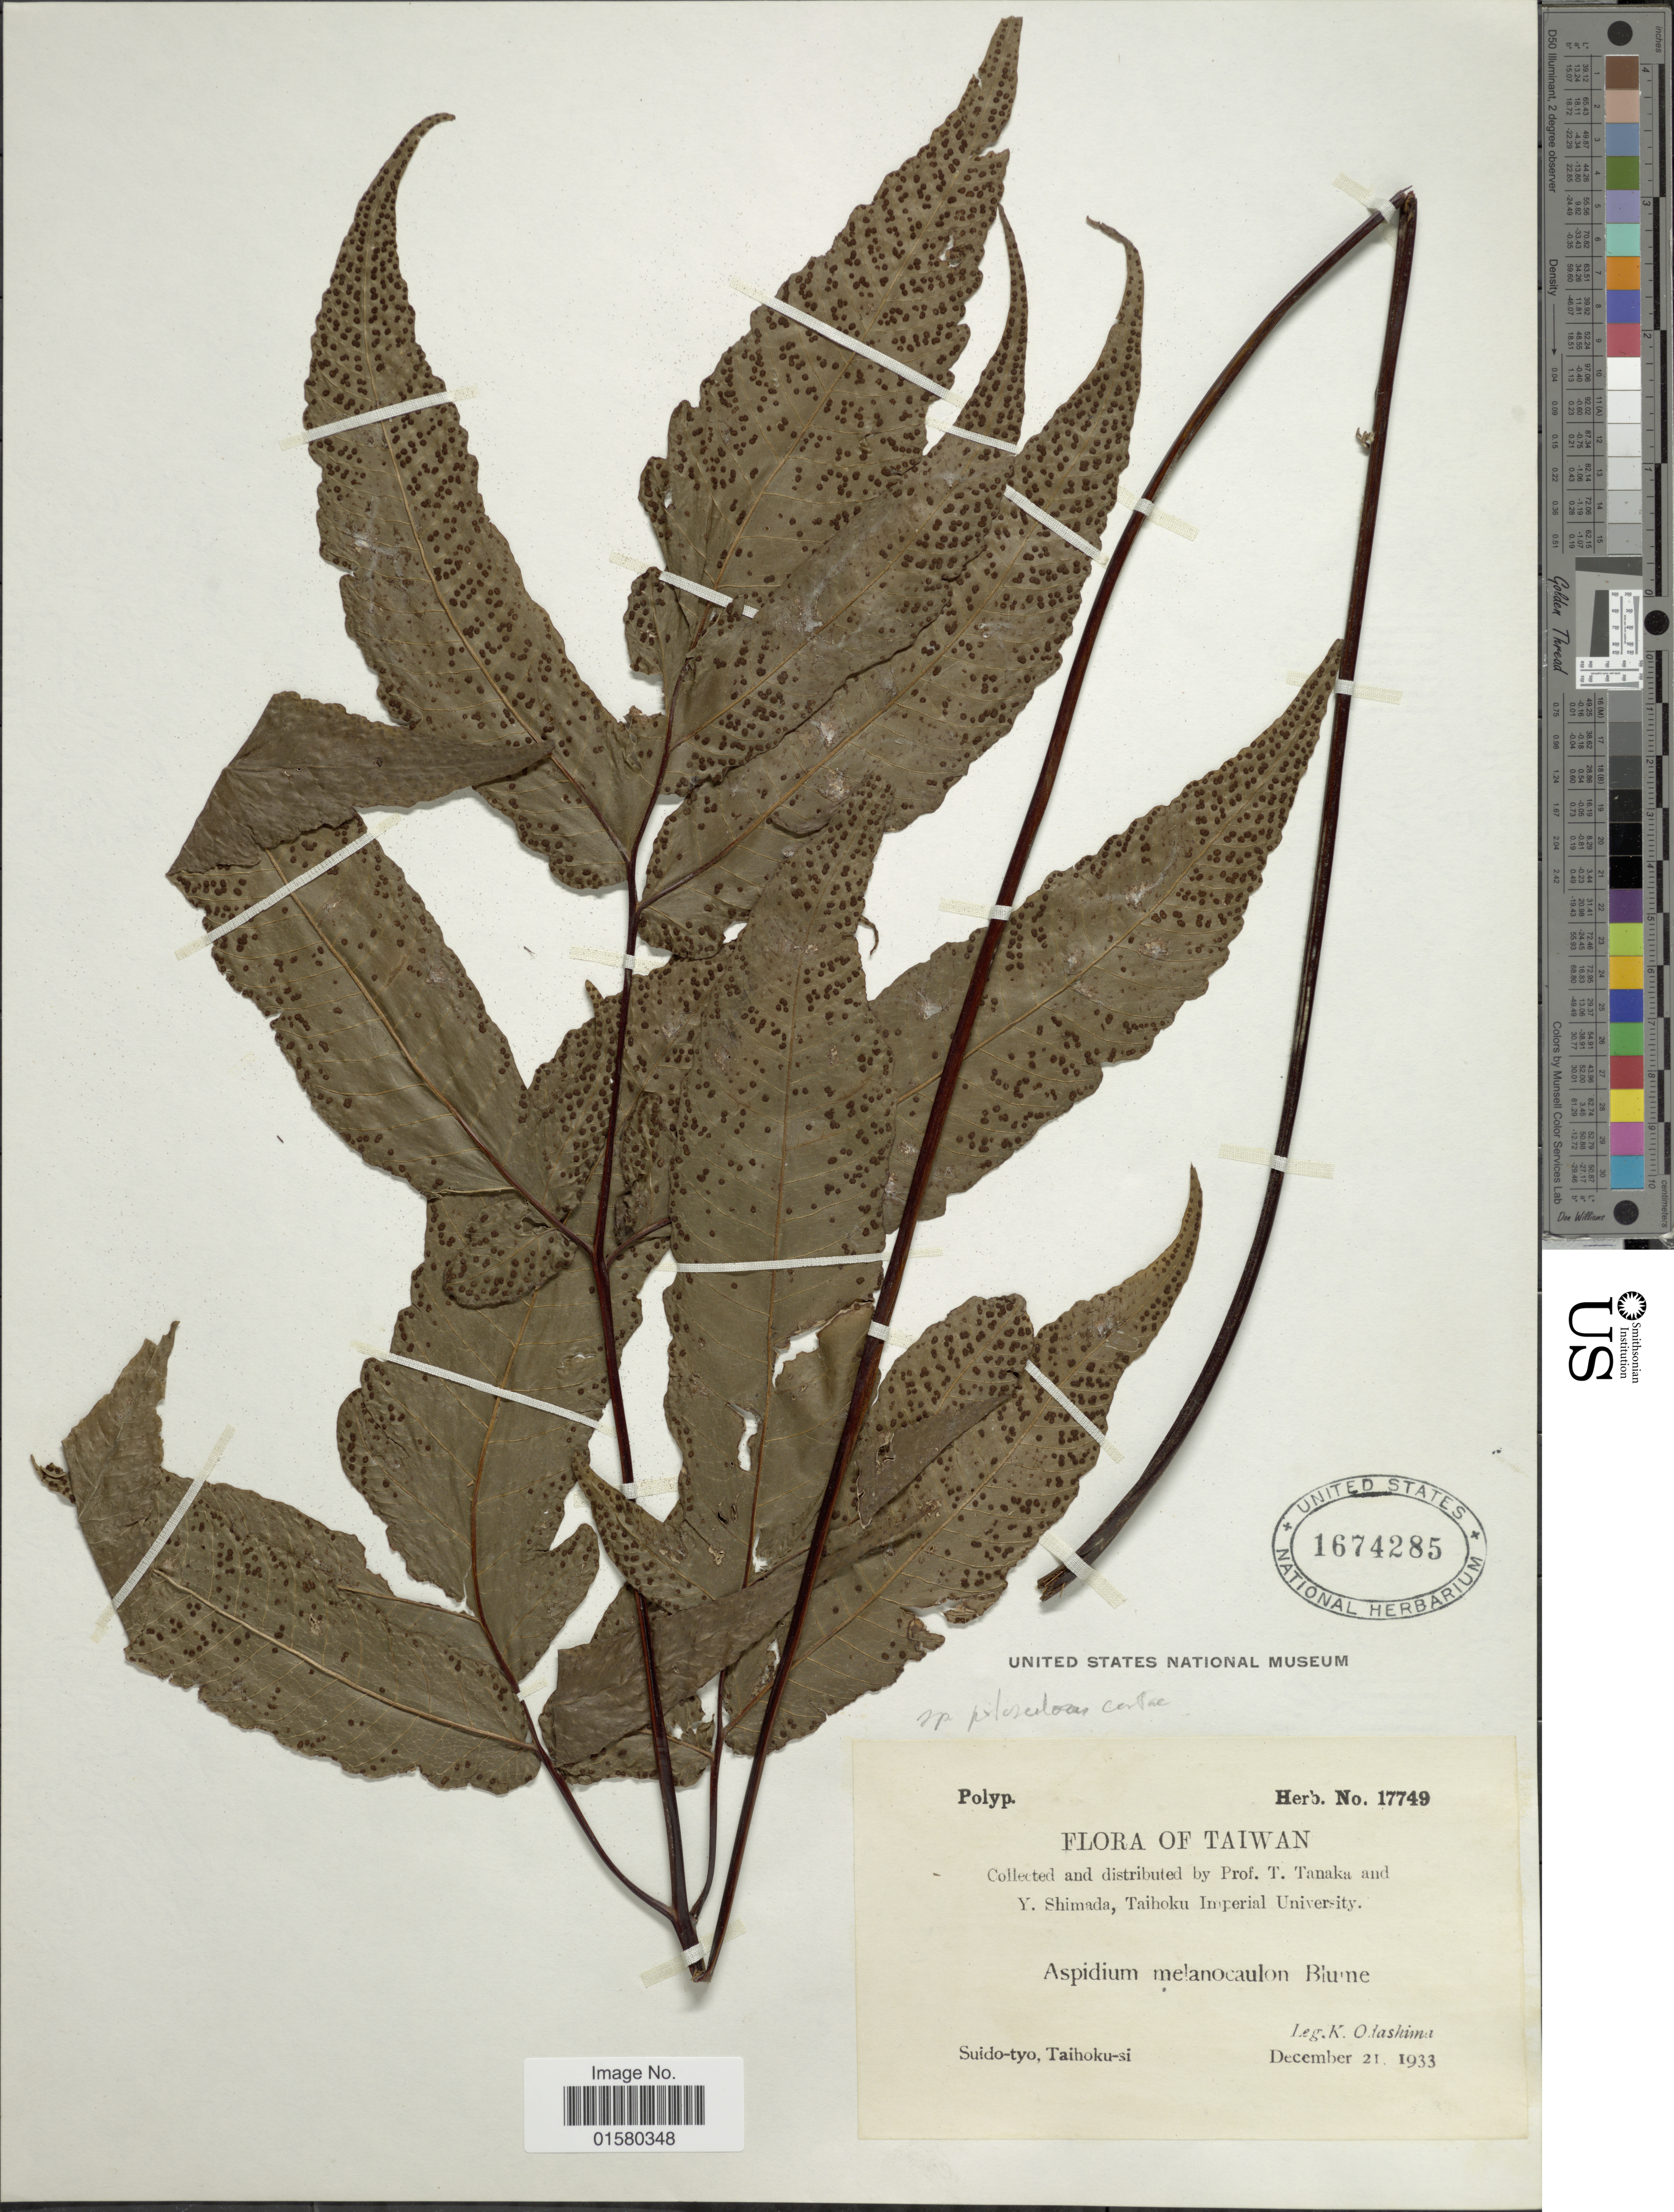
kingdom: Plantae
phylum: Tracheophyta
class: Polypodiopsida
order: Polypodiales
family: Tectariaceae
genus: Tectaria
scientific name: Tectaria melanocaulos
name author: (Bedd.) Copel.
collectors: K. Odashima, T. Tanaka & Y. Shimada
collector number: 17749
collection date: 1933-12-21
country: Taiwan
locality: Suido-tyo, Taihoku-si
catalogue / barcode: US 1674285